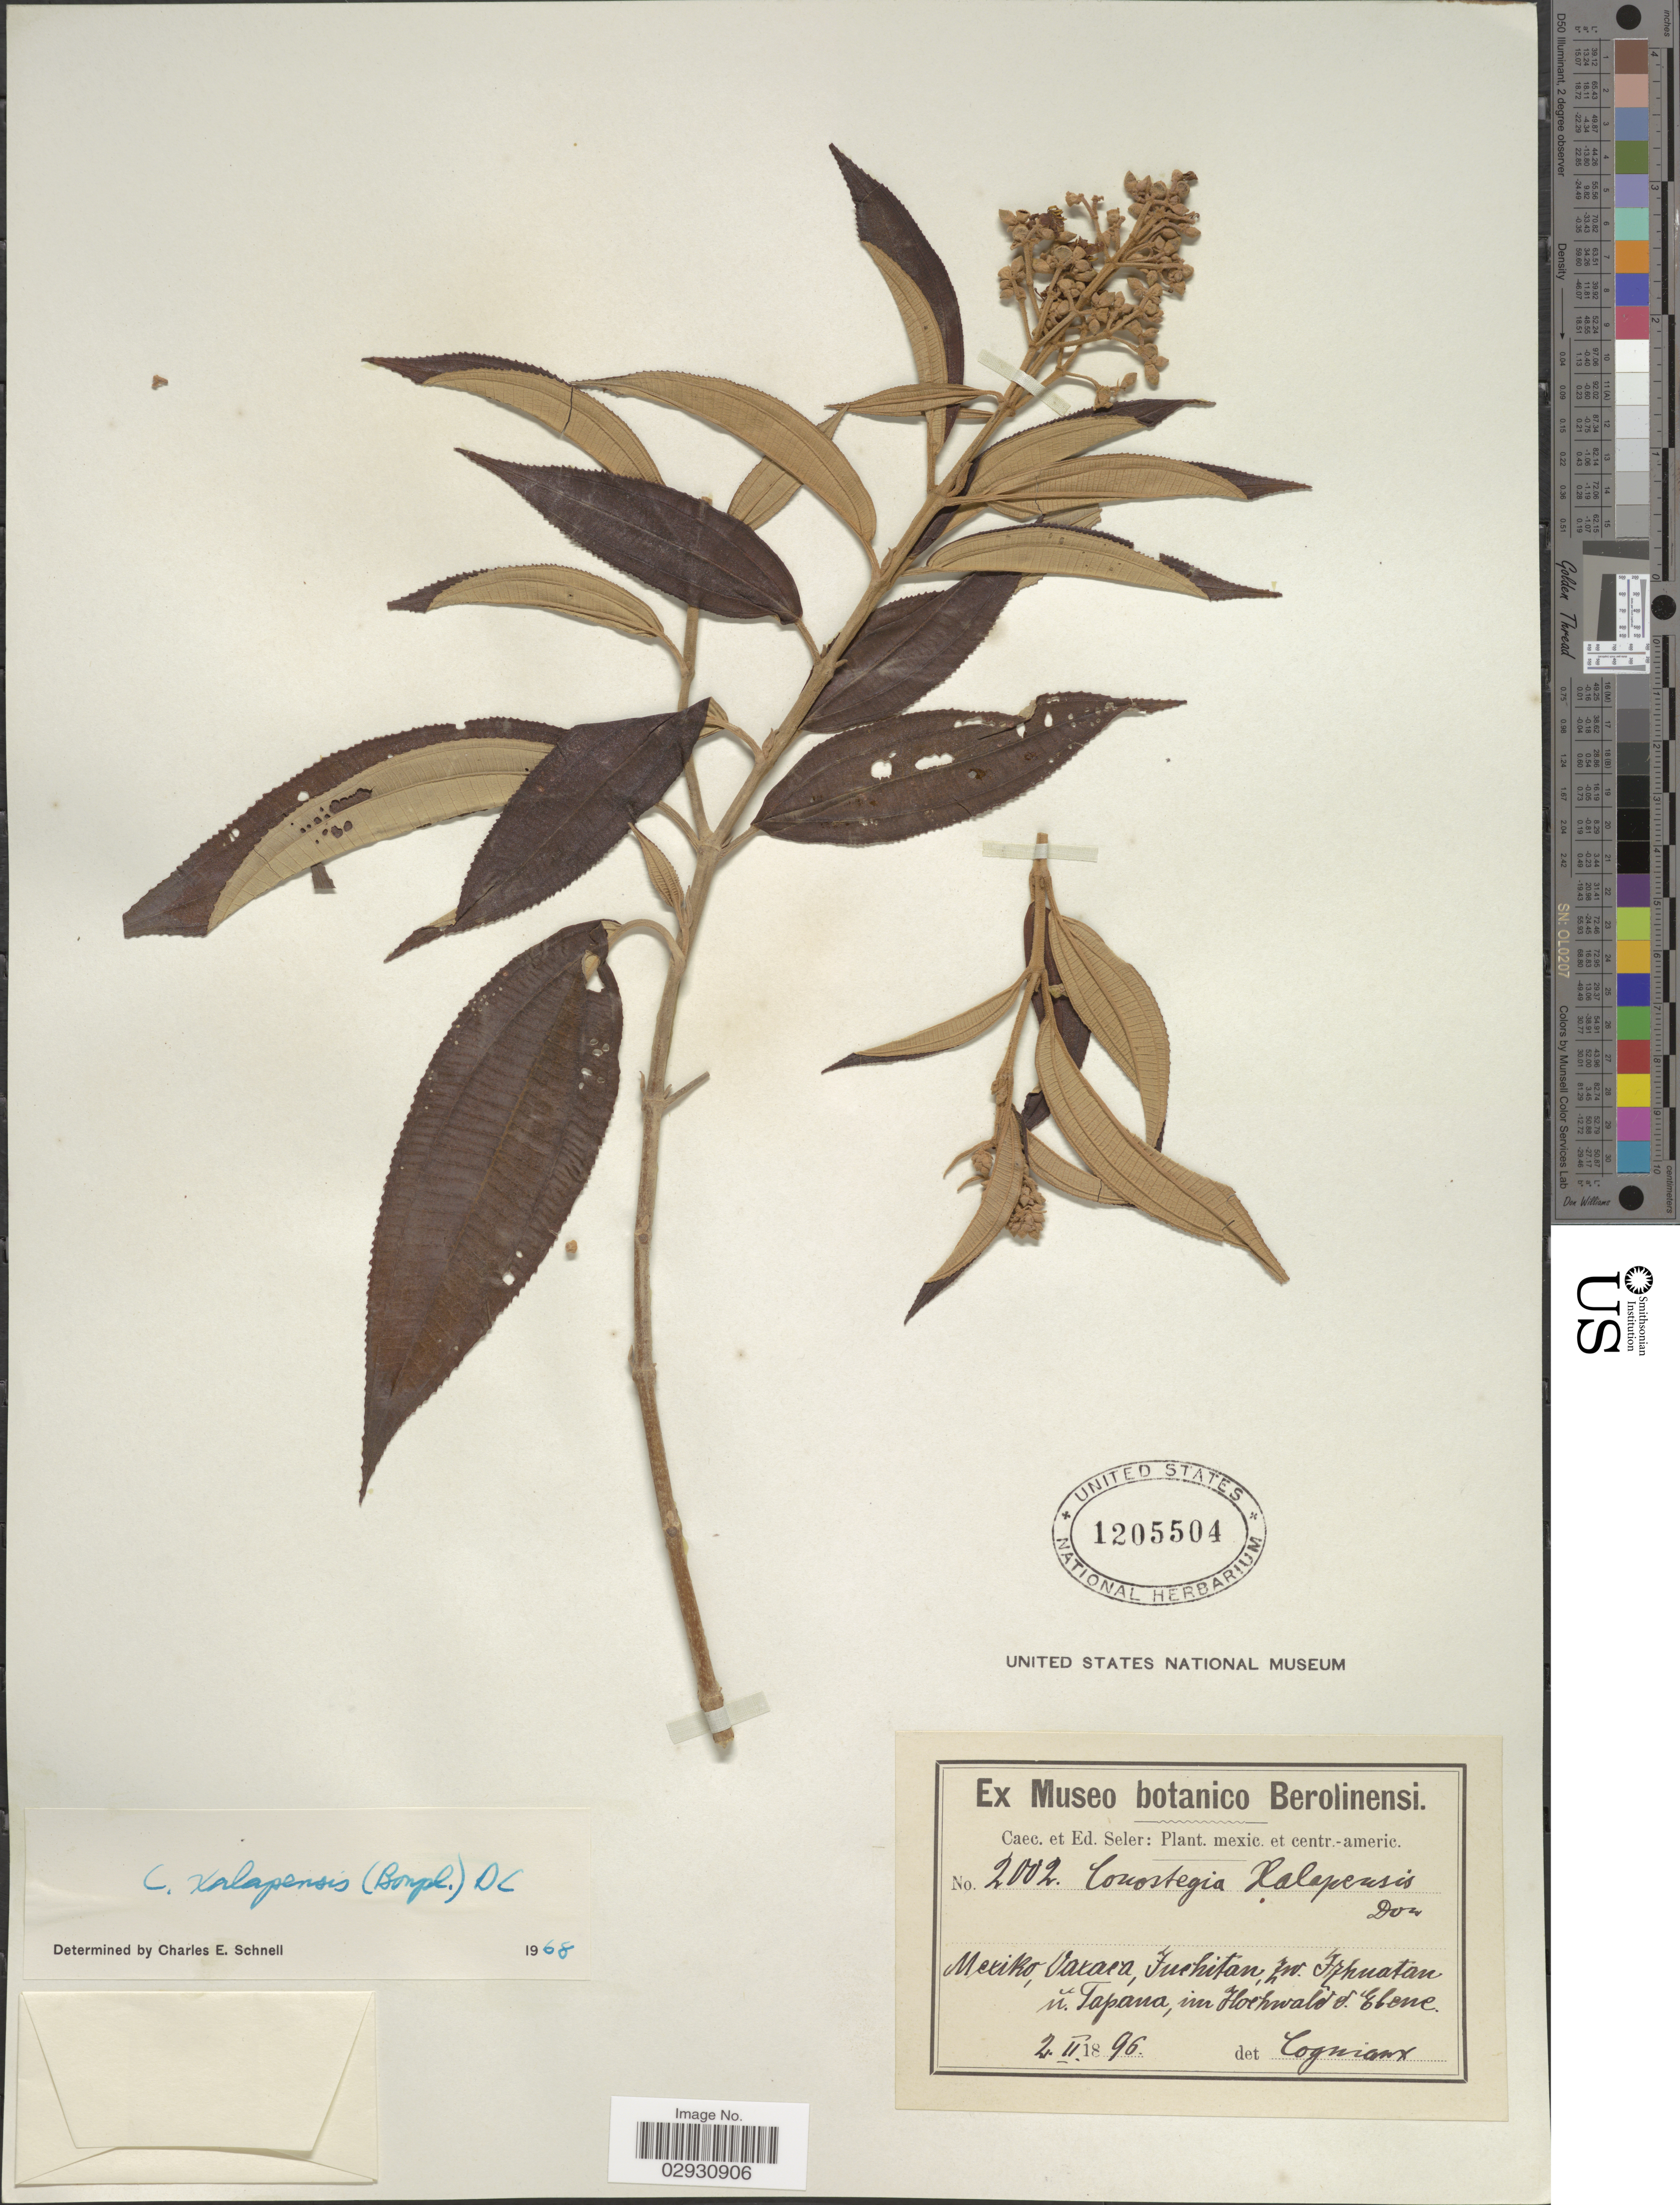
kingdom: Plantae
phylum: Tracheophyta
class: Magnoliopsida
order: Myrtales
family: Melastomataceae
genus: Conostegia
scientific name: Conostegia quadrangularis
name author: Schltdl. ex Steud.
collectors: ex Caec. et Ed Seler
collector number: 2002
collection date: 1896-02-02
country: Mexico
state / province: Oaxaca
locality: Juchitan, zw. Ixhuatan u. Tapána, in Hochwald d Elene [interpreted].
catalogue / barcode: US 1205504